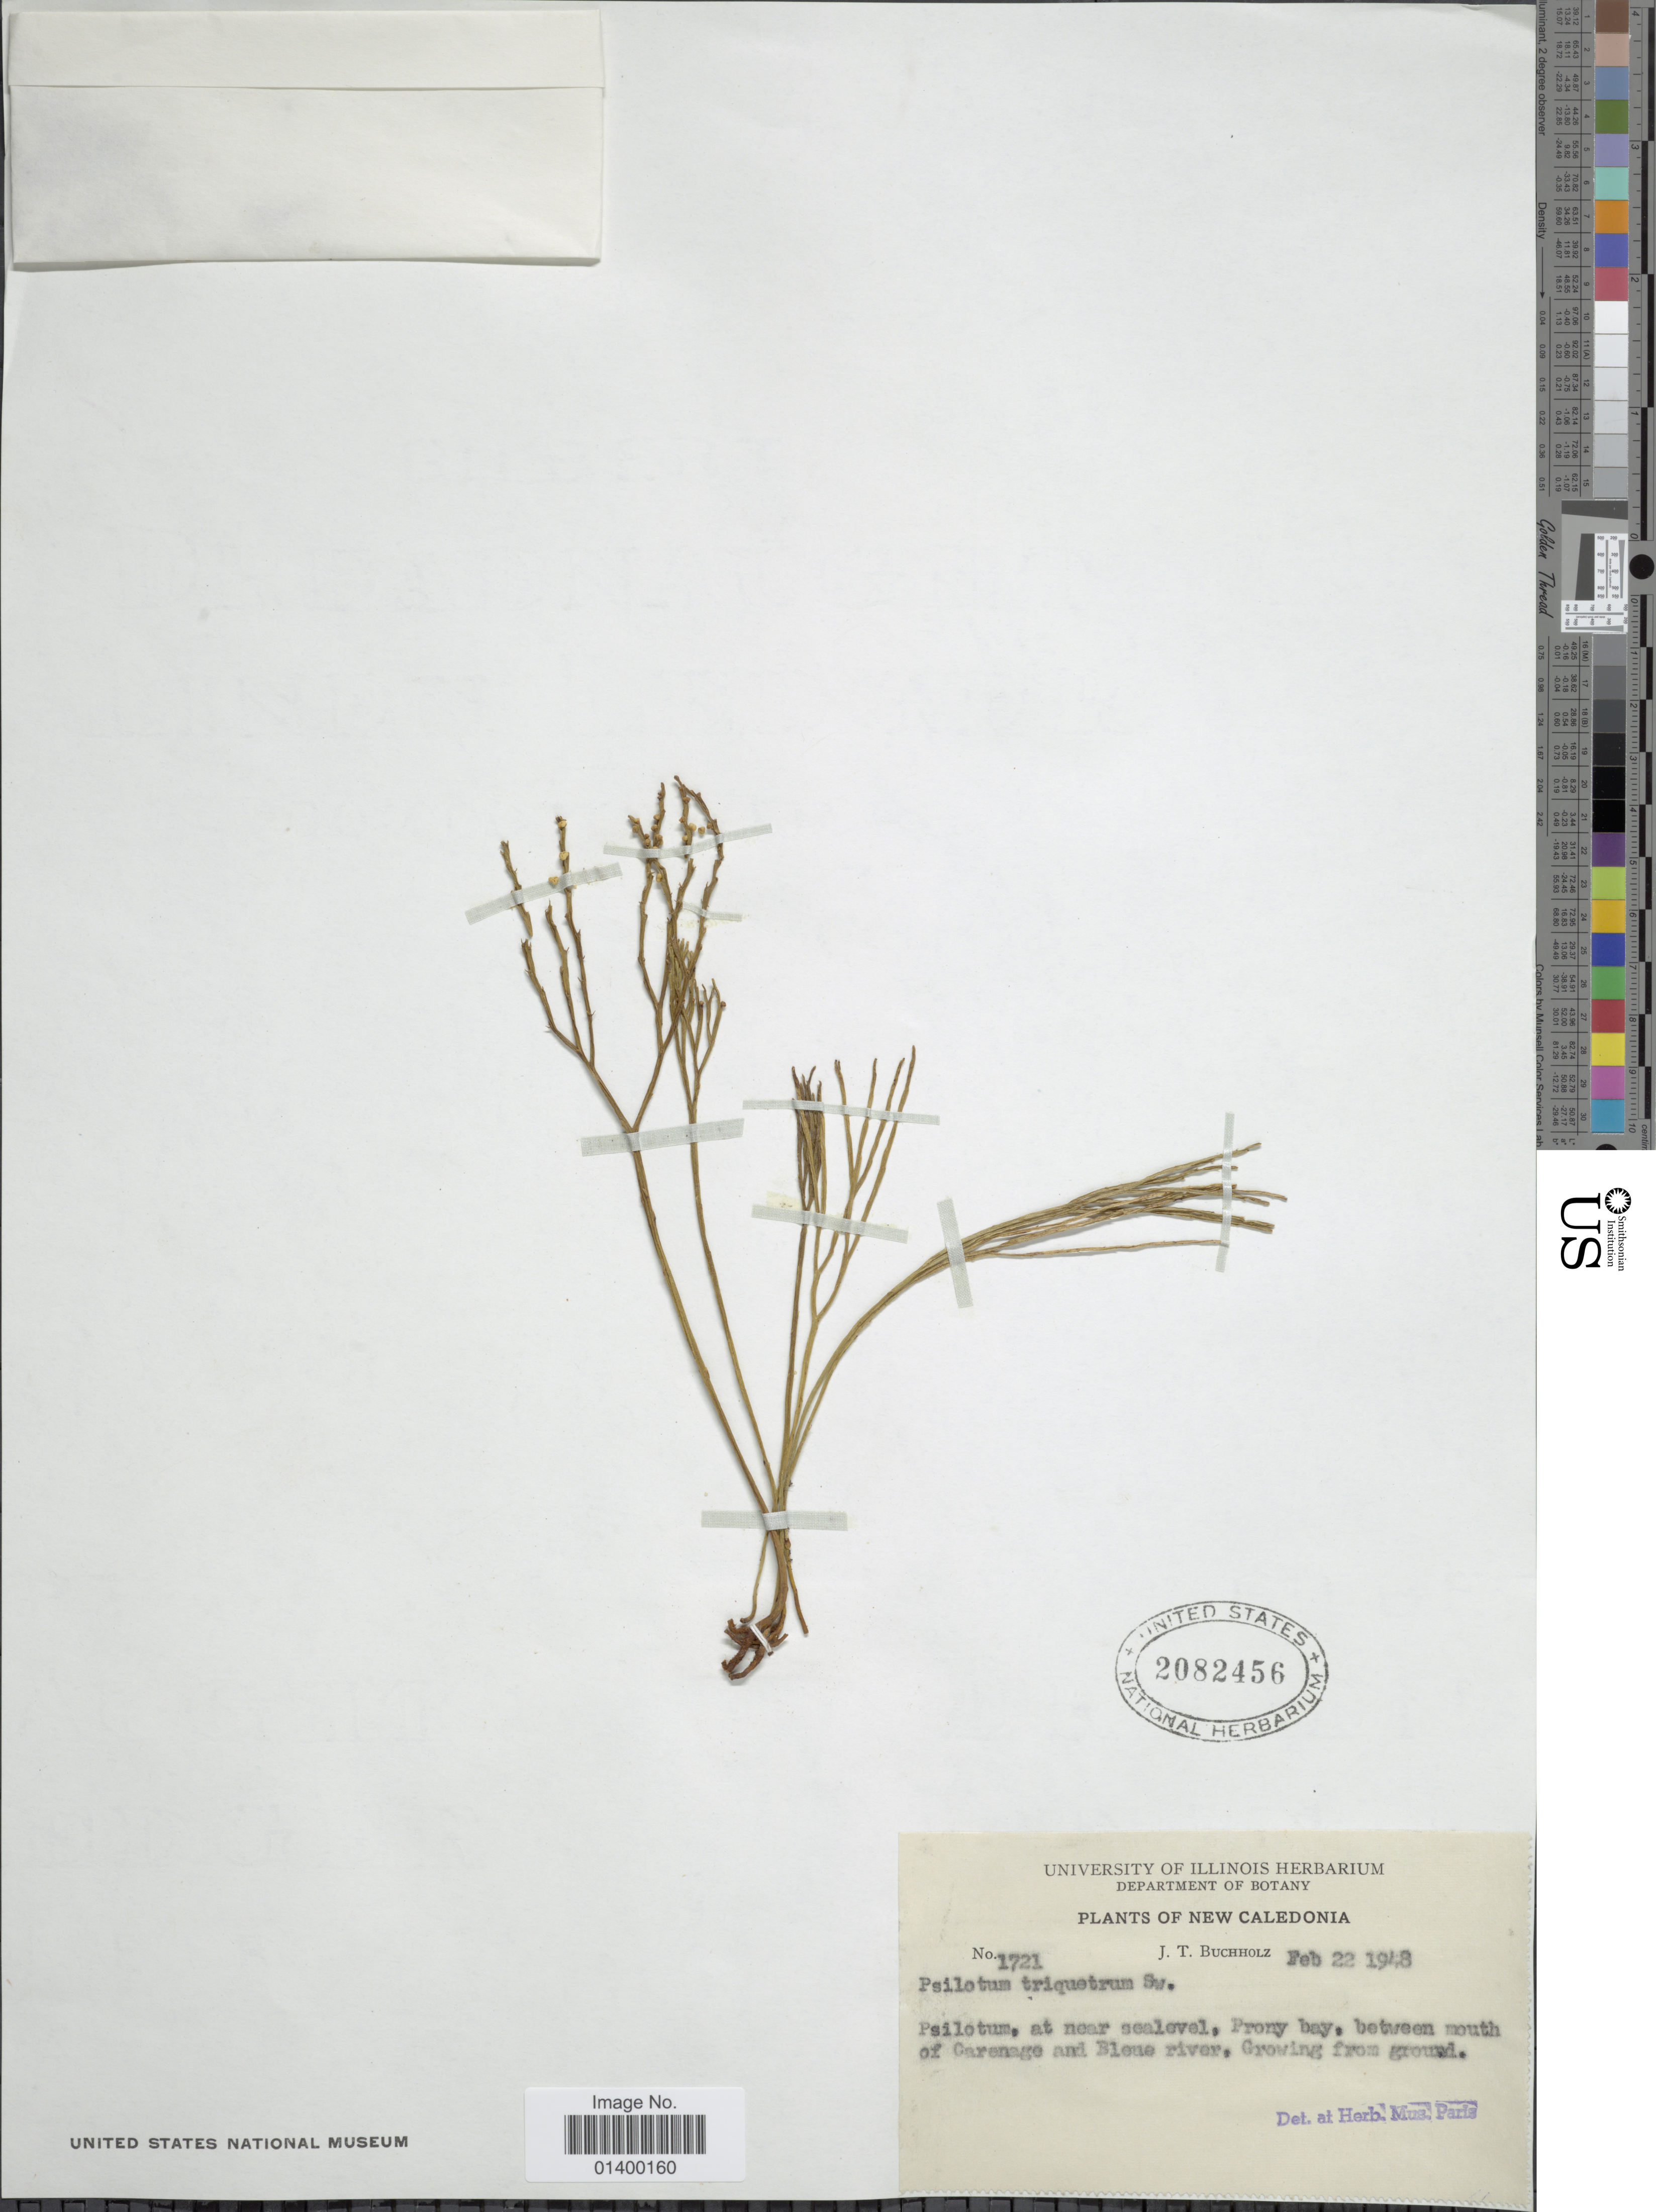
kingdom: Plantae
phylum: Tracheophyta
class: Polypodiopsida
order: Psilotales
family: Psilotaceae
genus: Psilotum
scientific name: Psilotum nudum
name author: (L.) P. Beauv.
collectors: J. T. Buchholz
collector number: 1721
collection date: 1948-02-22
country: New Caledonia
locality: Prony bay, between mouth of Garenage and Bleue river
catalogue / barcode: US 2082456